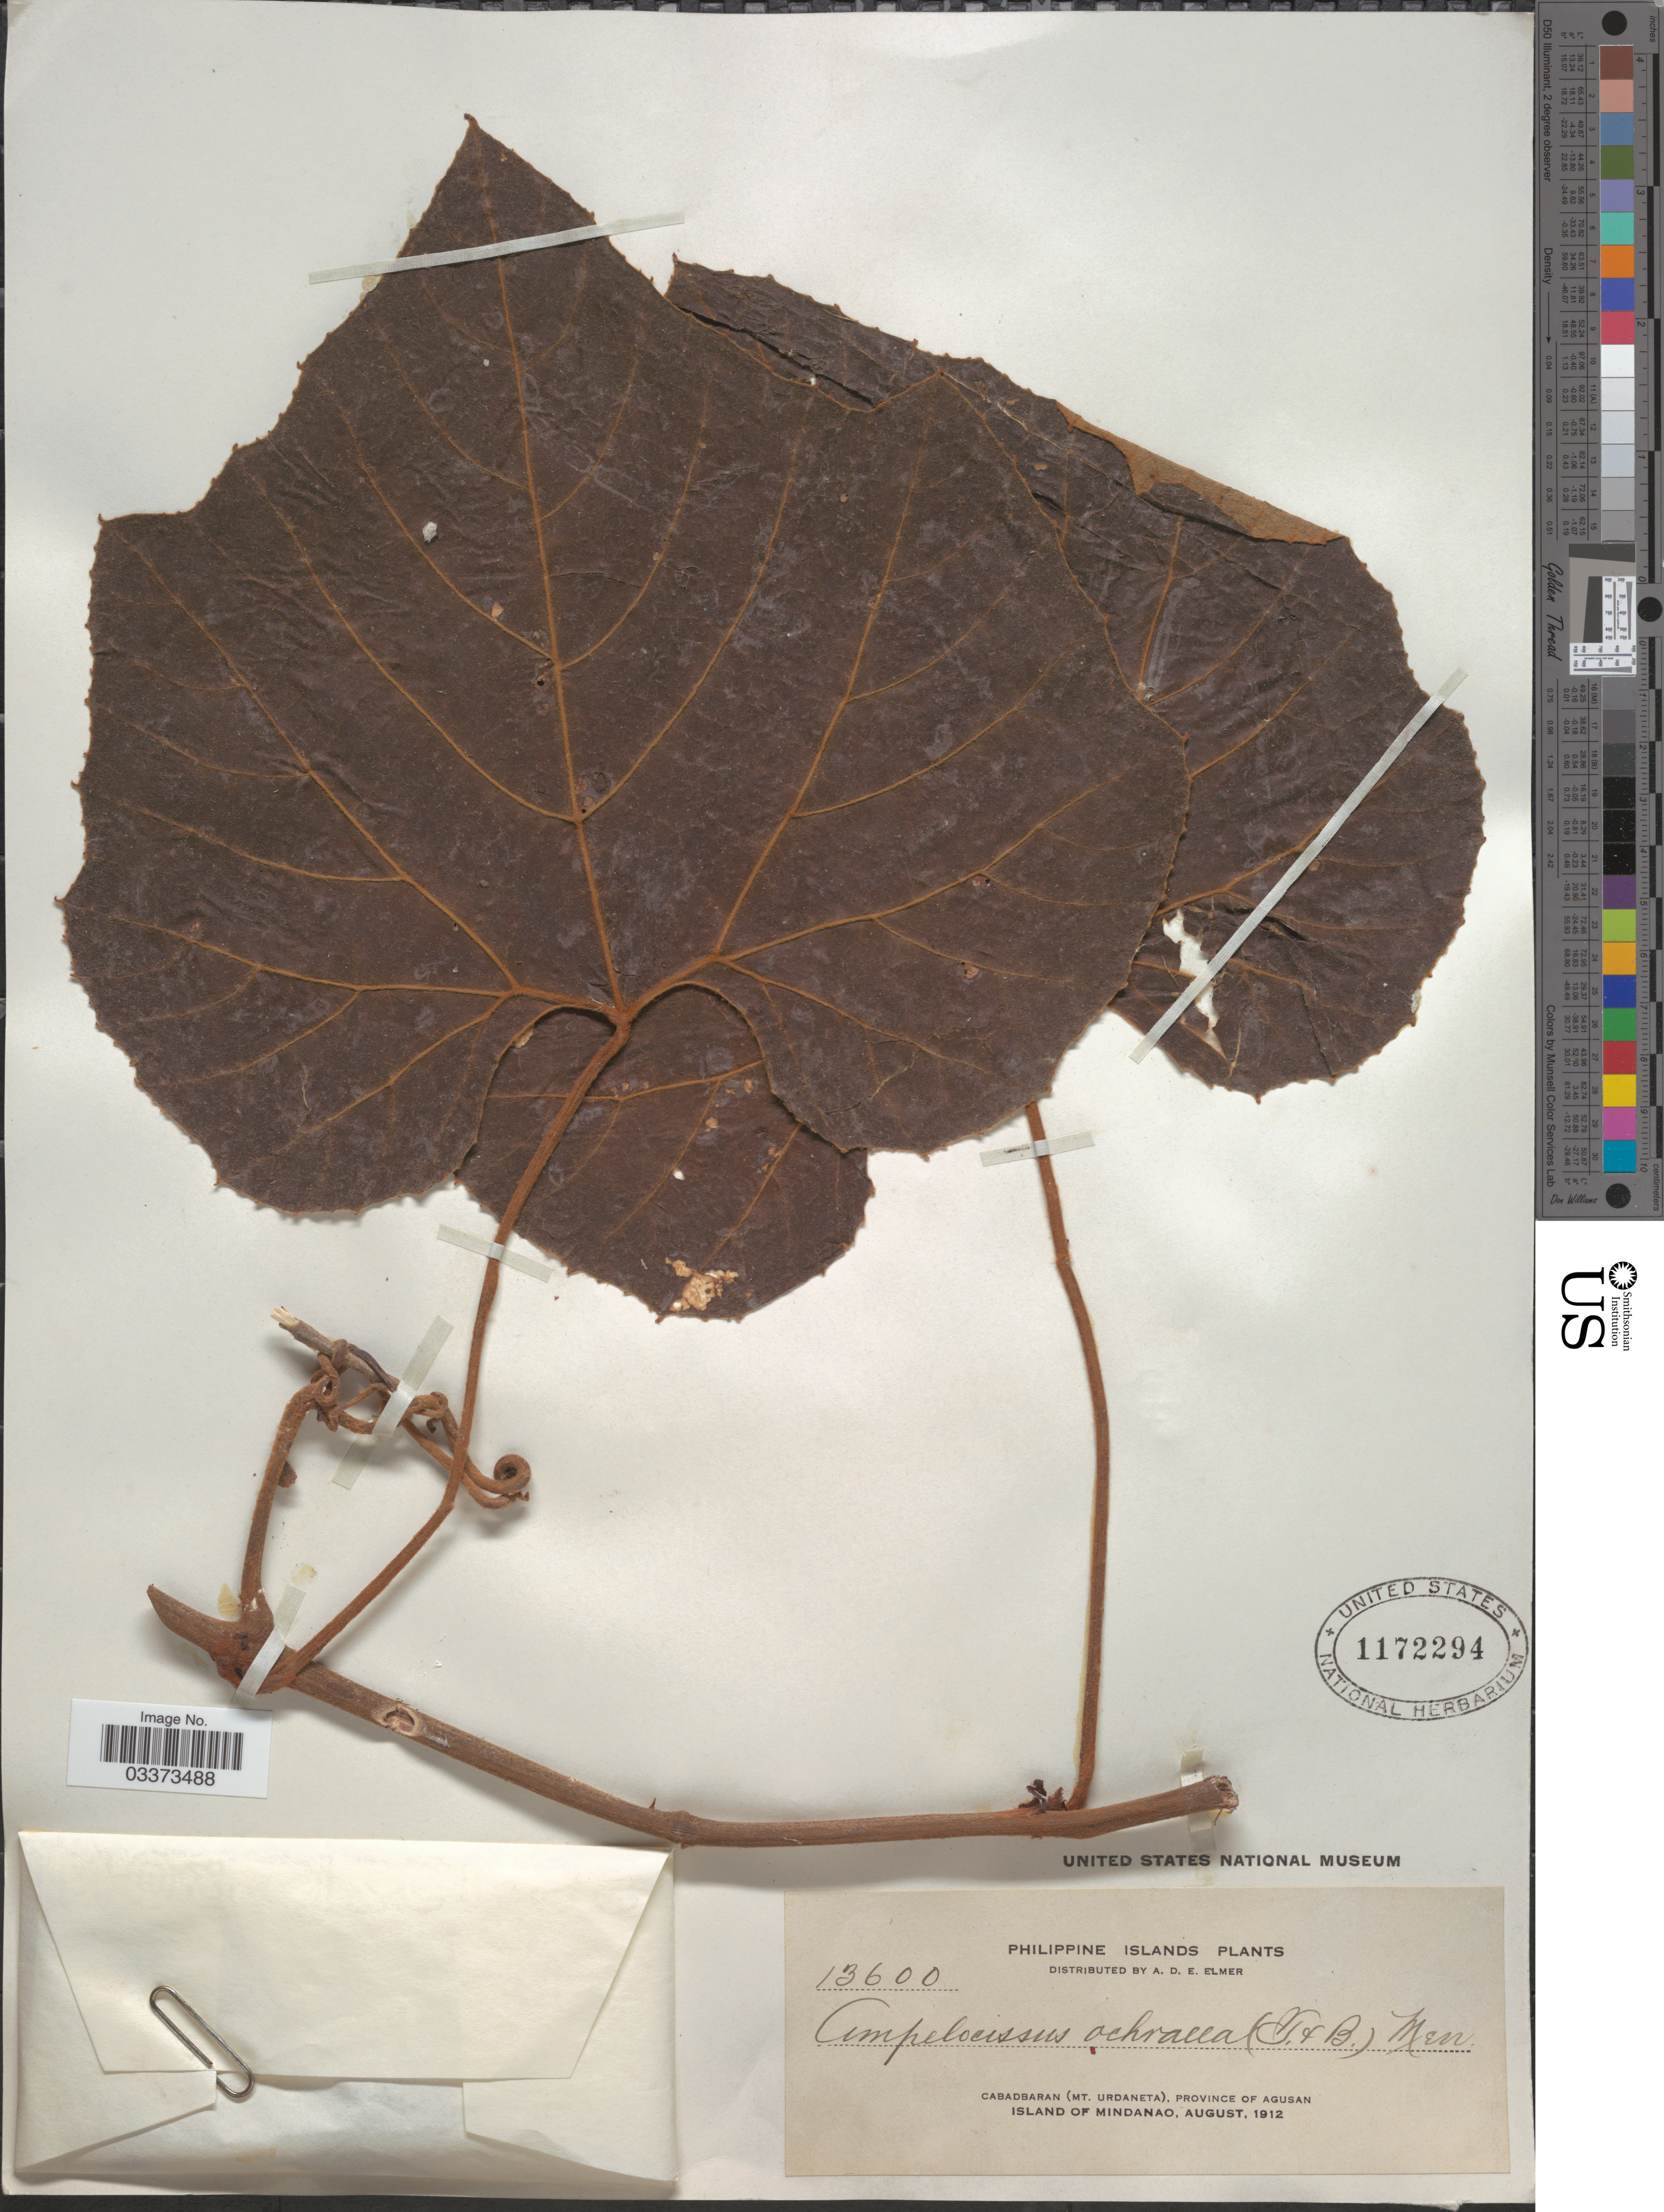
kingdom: Plantae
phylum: Tracheophyta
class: Magnoliopsida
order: Vitales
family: Vitaceae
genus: Ampelocissus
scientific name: Ampelocissus ochracea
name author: (Merr.) Merr.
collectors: A. D. E. Elmer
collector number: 13600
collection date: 1912-08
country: Philippines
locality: Cabadbaran (Mt. Urdaneta), province of Agusan. Island of Mindanao.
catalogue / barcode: US 1172294